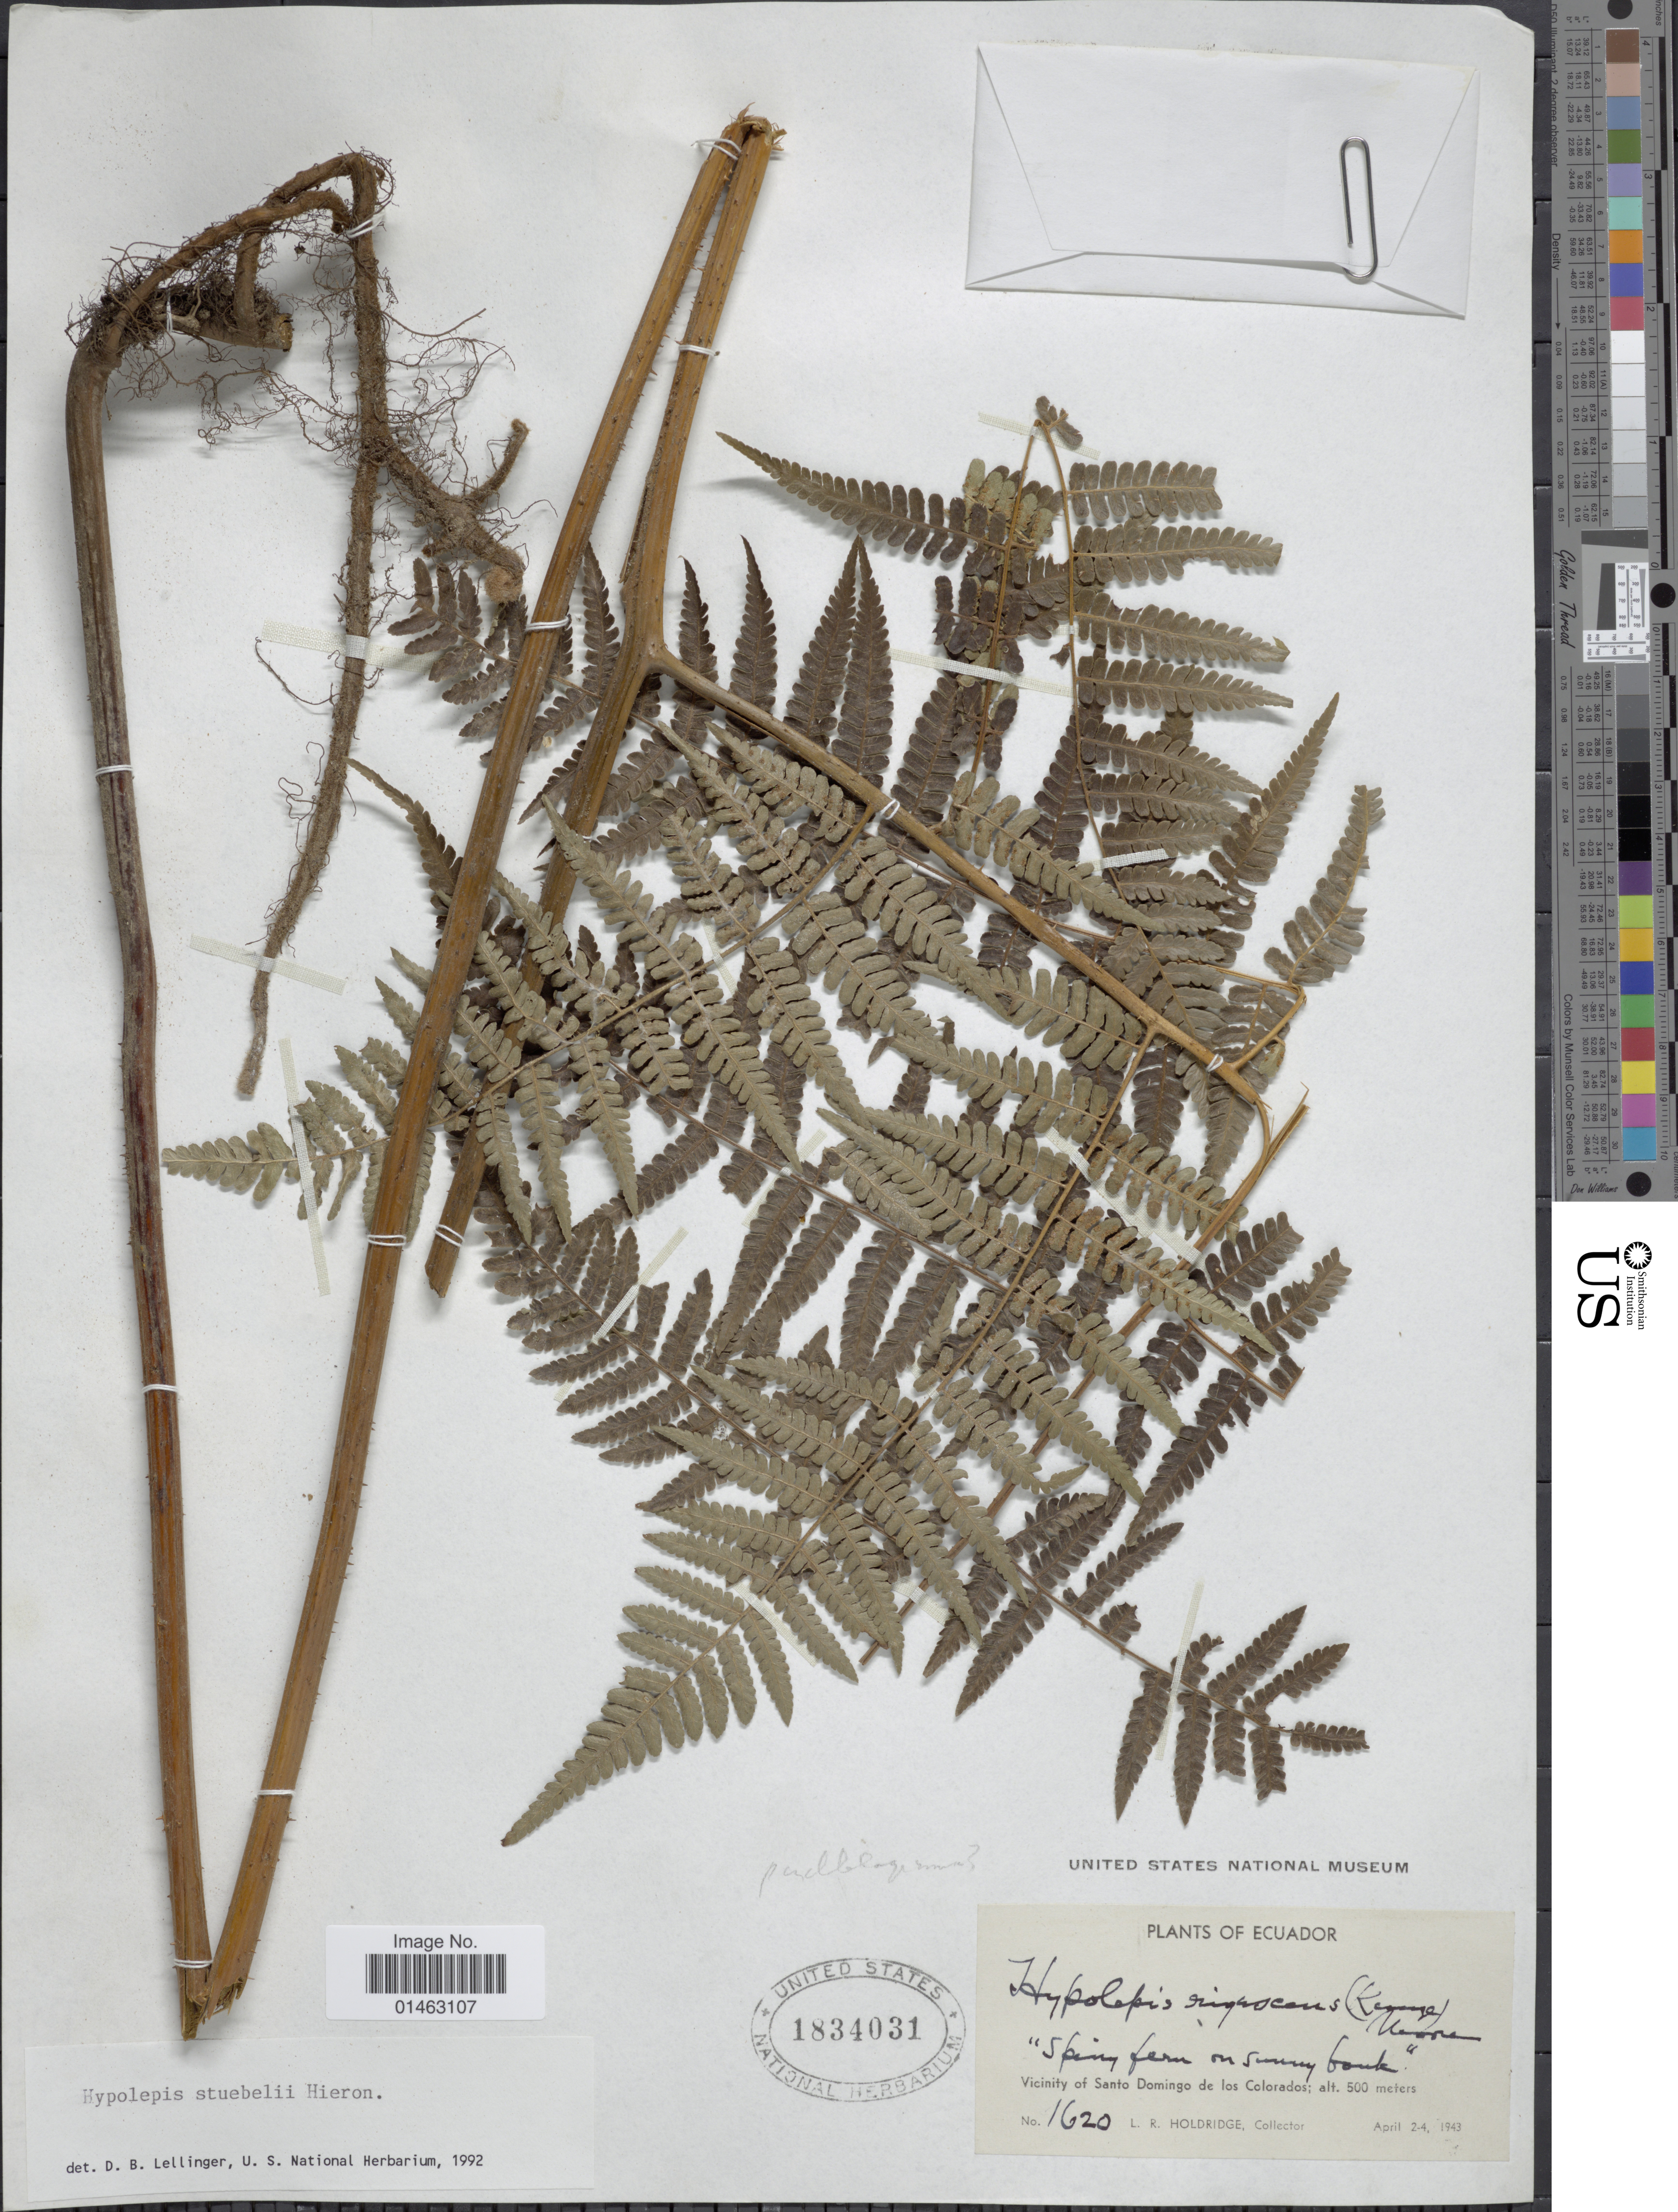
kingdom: Plantae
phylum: Tracheophyta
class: Polypodiopsida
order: Polypodiales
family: Dennstaedtiaceae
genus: Hypolepis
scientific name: Hypolepis steubelii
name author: Hieron.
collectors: L. Holdridge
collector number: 1620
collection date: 1943-04-02/1943-04-04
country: Ecuador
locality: Vicinity of Santo Domingo de los Colorados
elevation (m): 500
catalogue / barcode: US 1834031